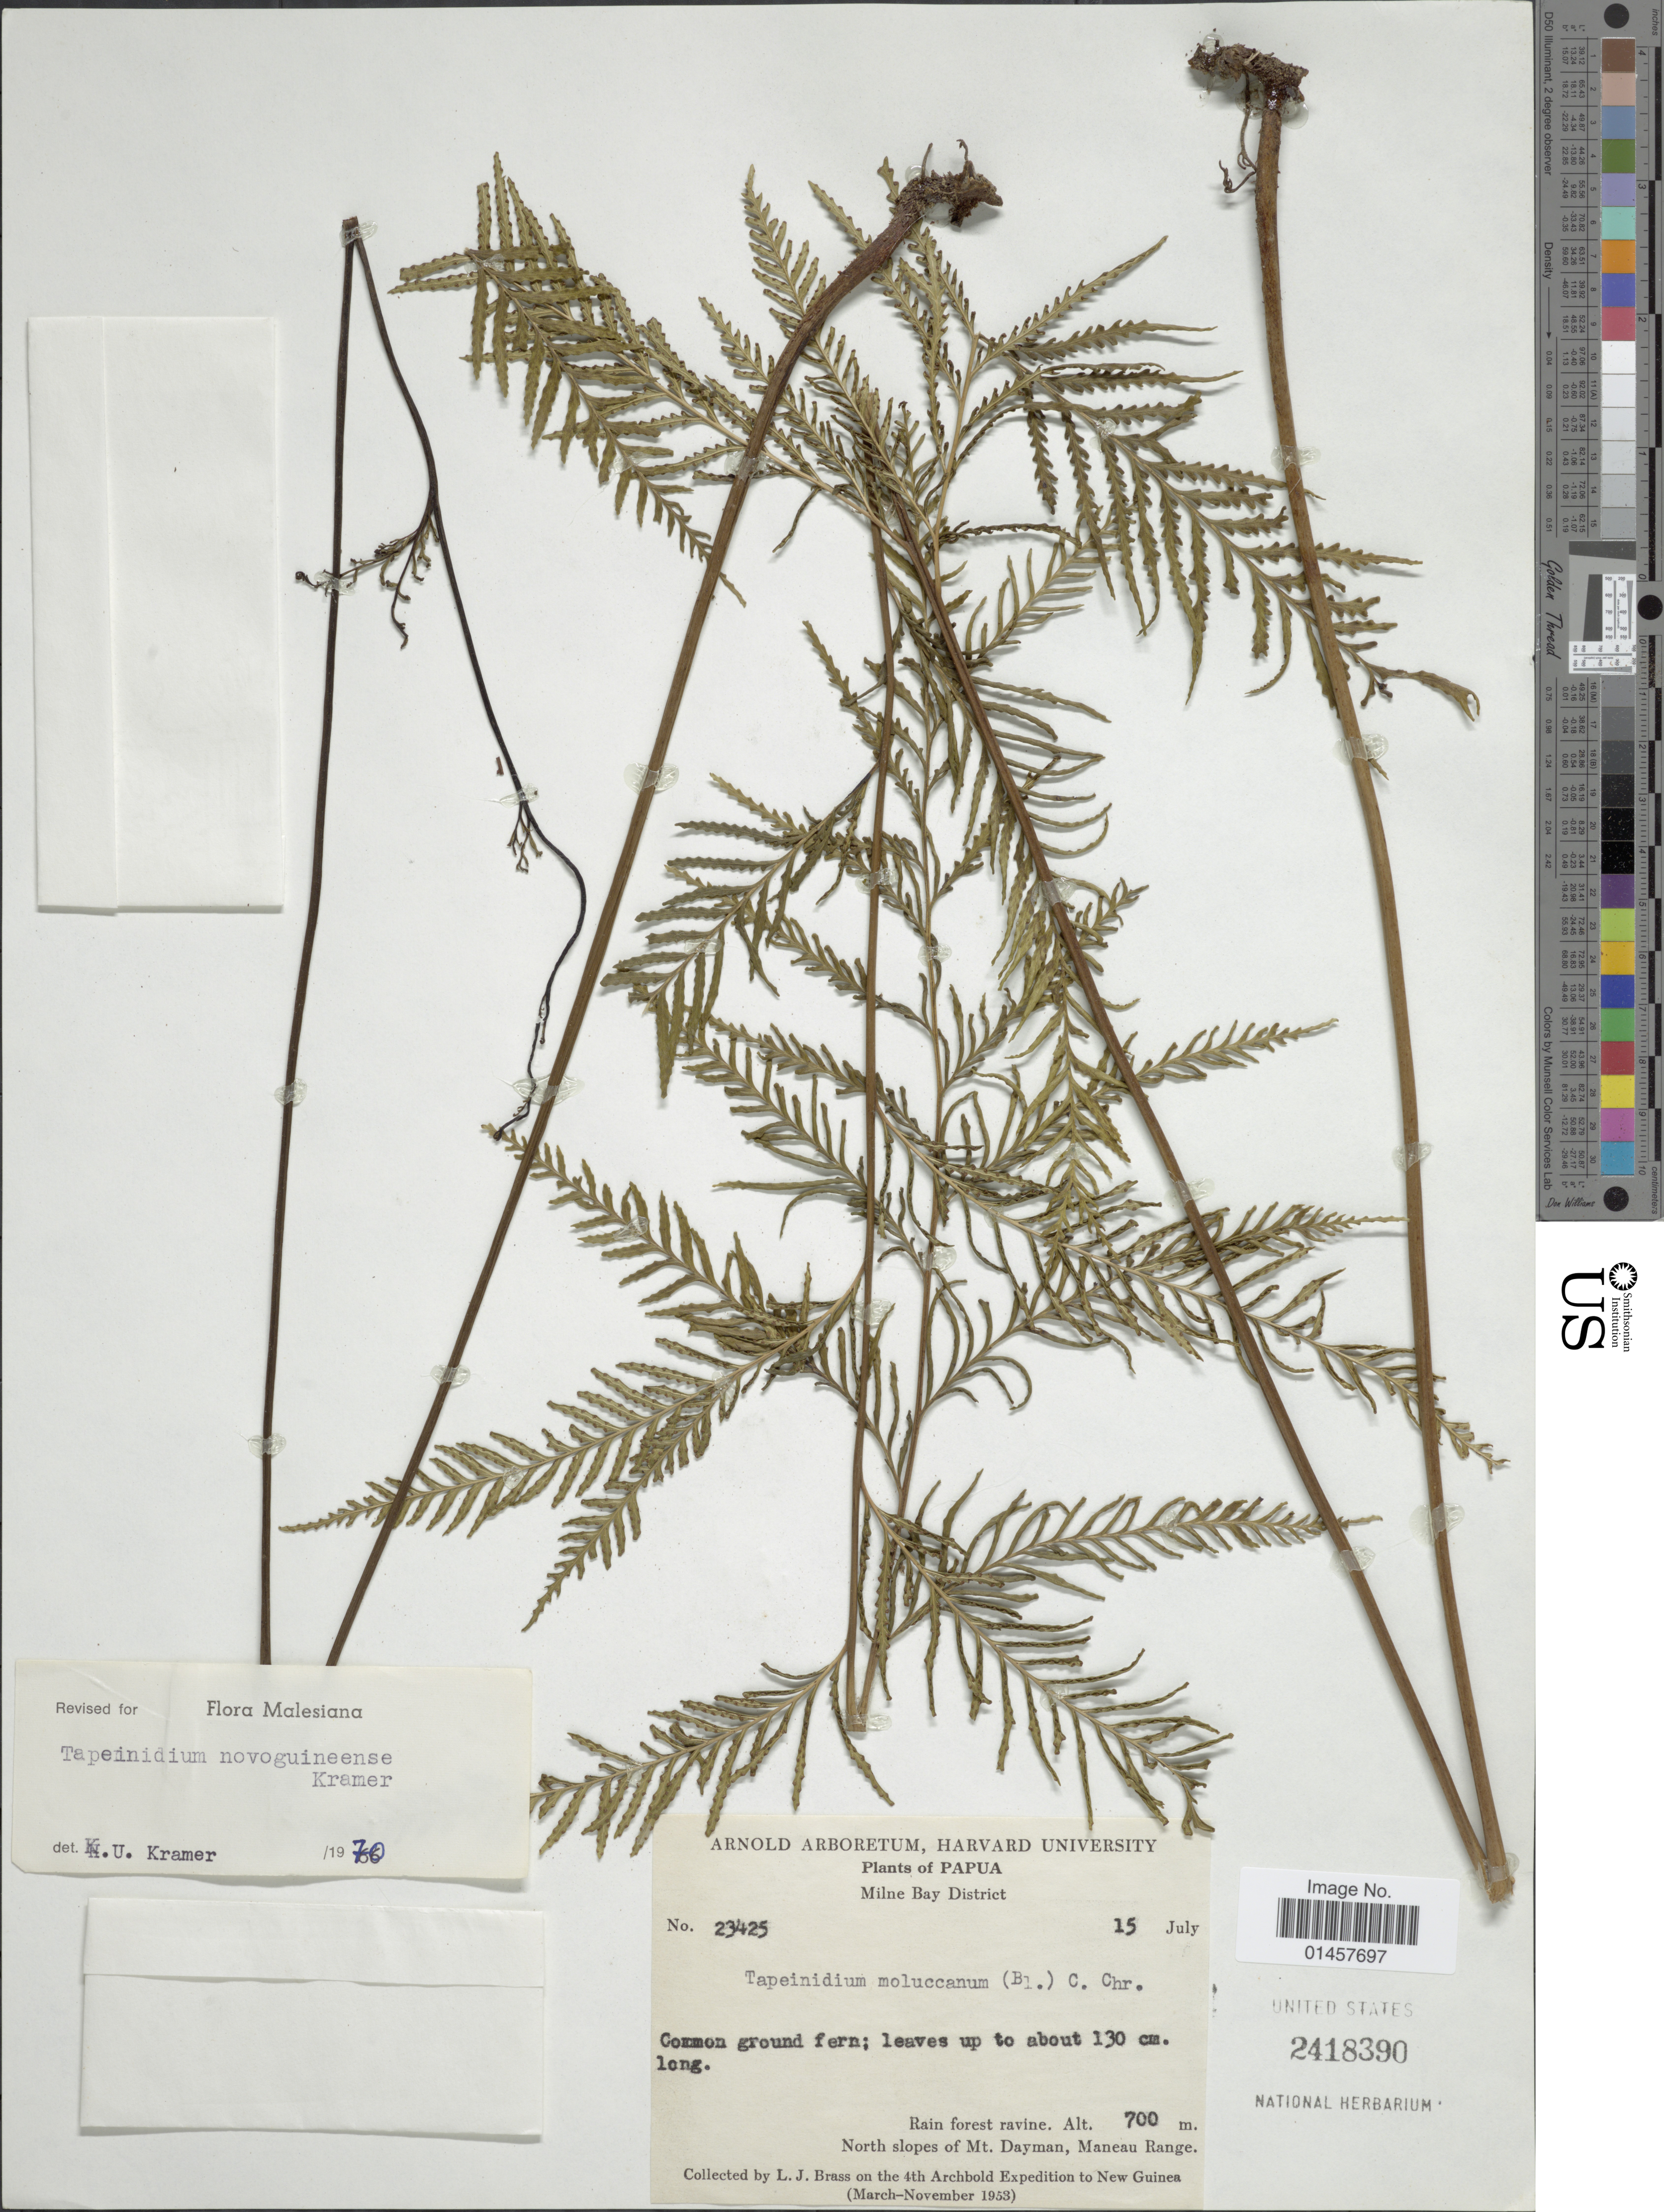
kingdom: Plantae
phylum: Tracheophyta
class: Polypodiopsida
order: Polypodiales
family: Lindsaeaceae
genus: Tapeinidium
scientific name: Tapeinidium novoguineense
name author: K.U. Kramer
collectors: L. J. Brass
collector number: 23425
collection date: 1953-07-15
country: Papua New Guinea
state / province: Milne Bay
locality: Papua, Milne Bay District, Rainforest ravine, North slopes of Mt. Dayman, Maneau Range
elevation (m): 700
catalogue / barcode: US 2418390